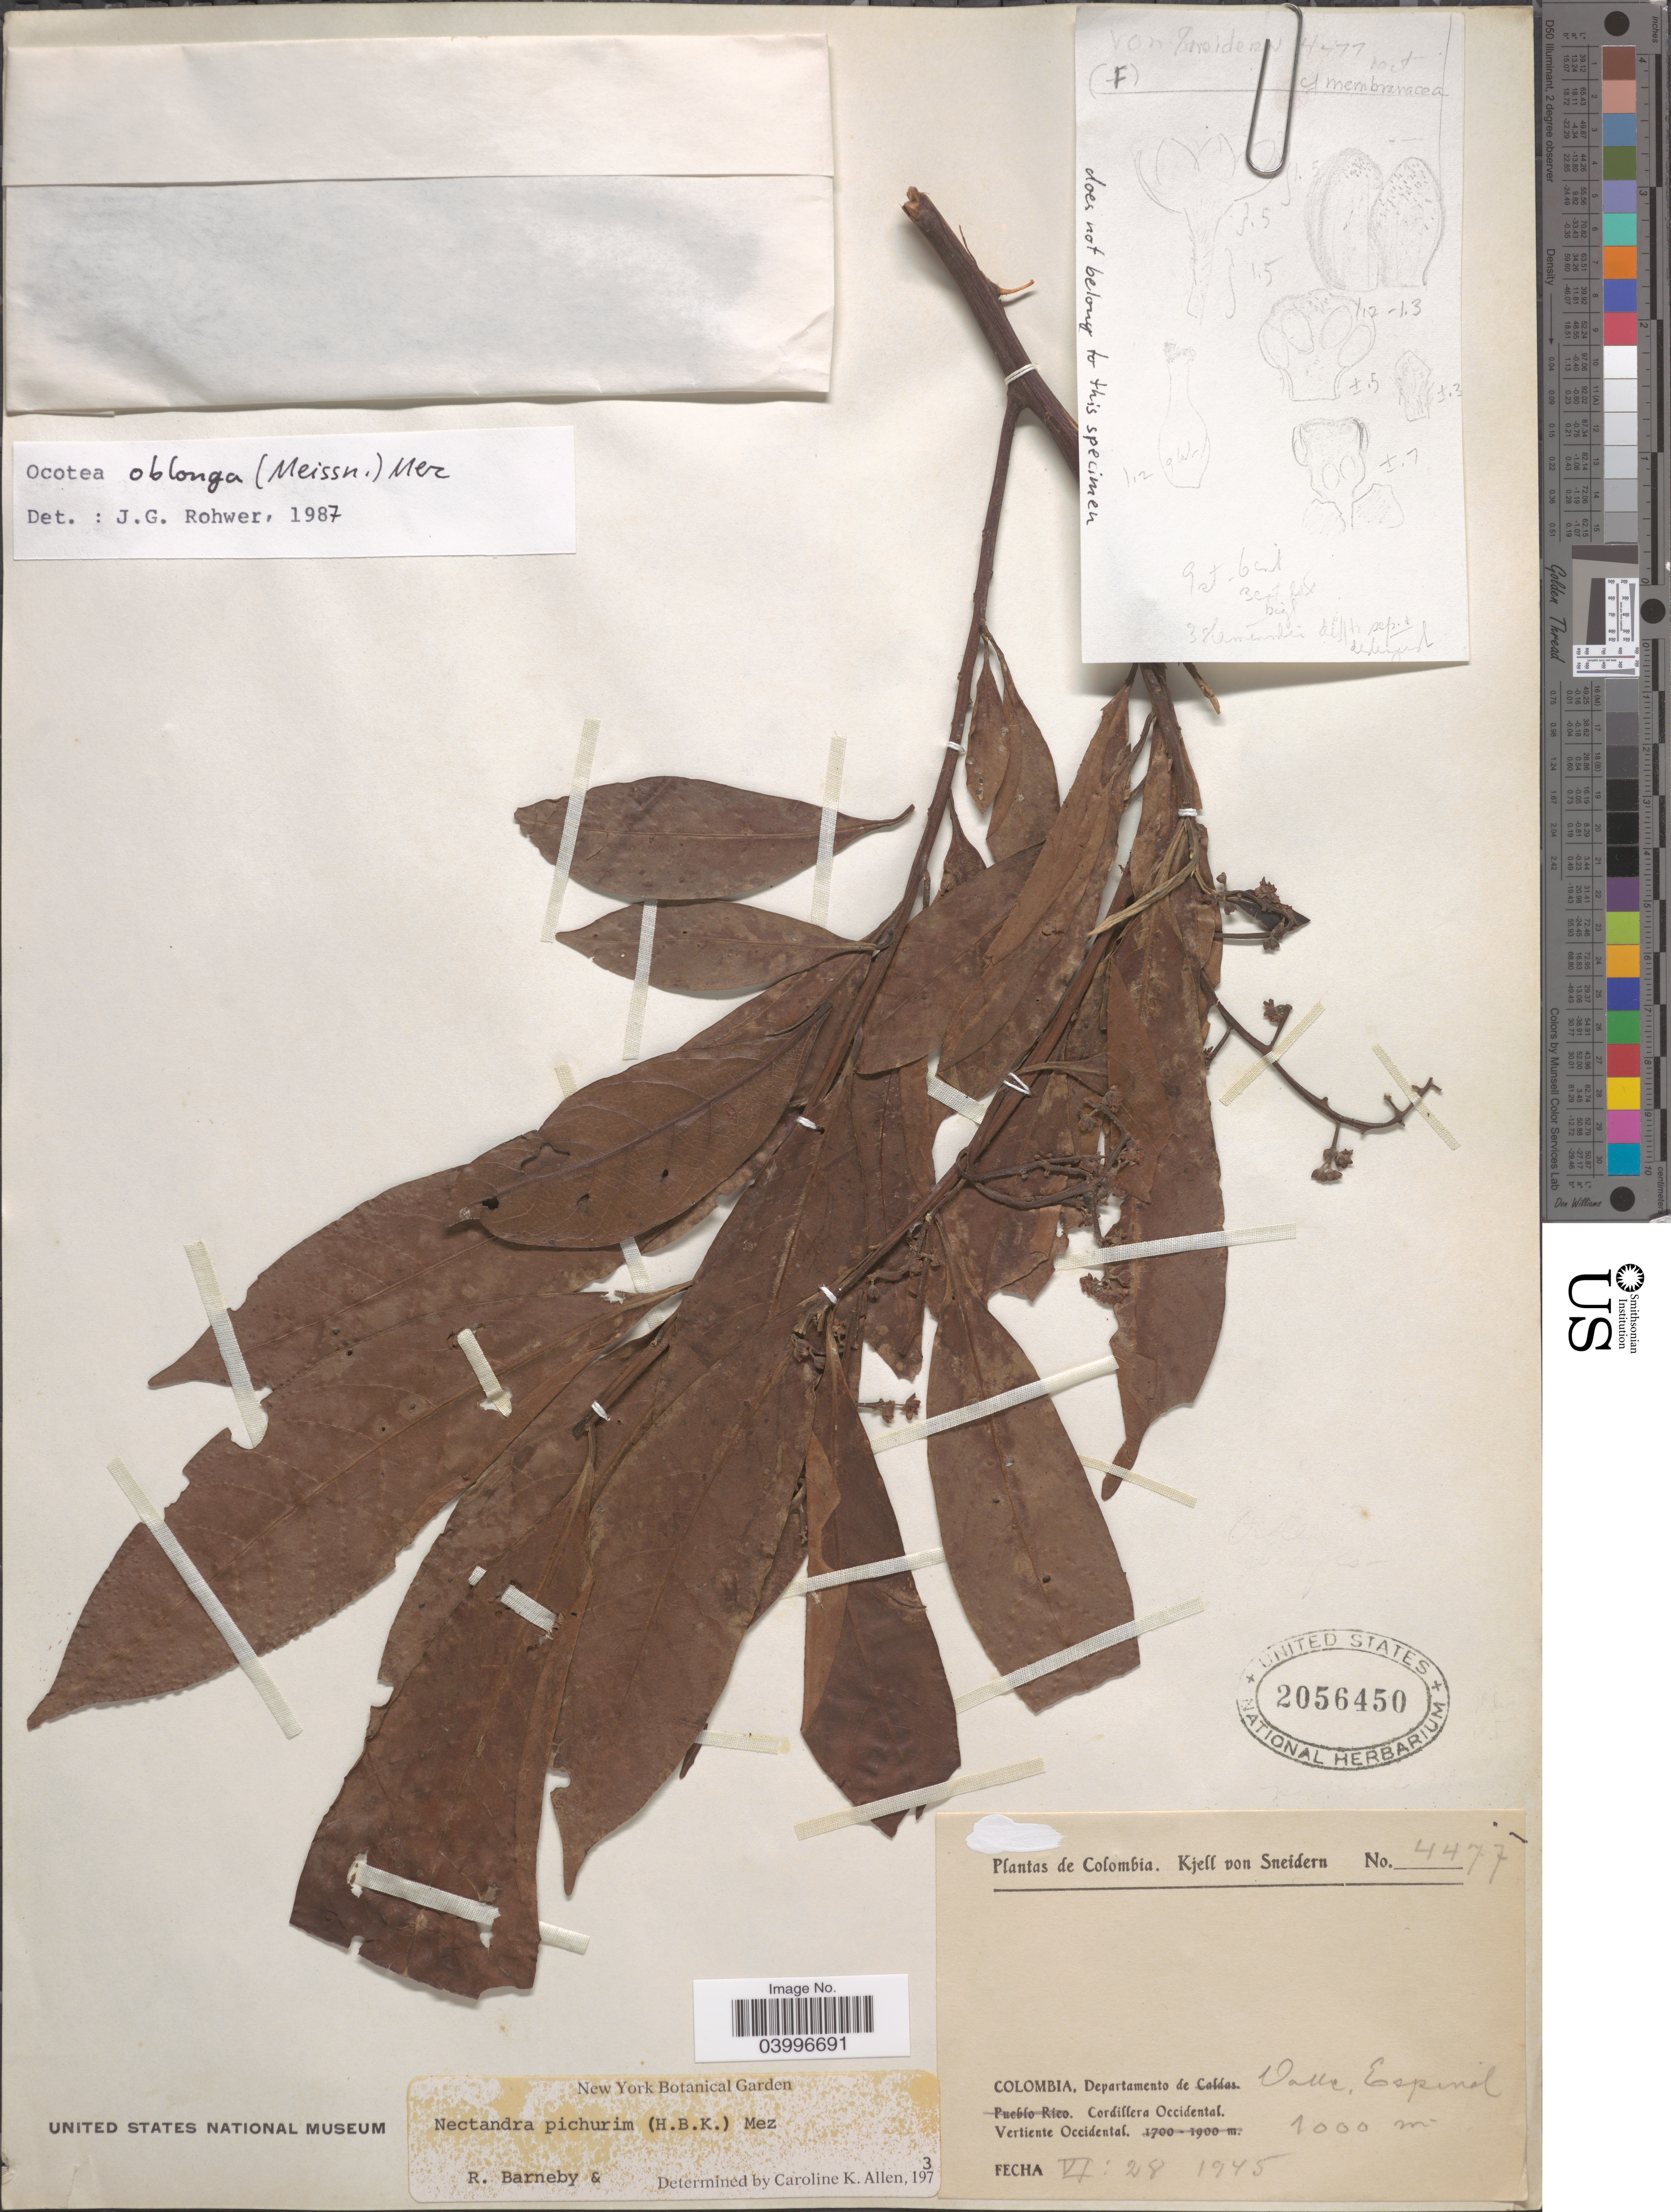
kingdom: Plantae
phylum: Tracheophyta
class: Magnoliopsida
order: Laurales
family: Lauraceae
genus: Ocotea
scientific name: Ocotea oblonga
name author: (Meisn.) Mez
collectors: K. von Sneidern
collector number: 4477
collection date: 1945-06-28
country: Colombia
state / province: Valle del Cauca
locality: Departamento de Valle, Espinal. Cordillera Occidental. Vertiente Occidental.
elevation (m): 1000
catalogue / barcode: US 2056450